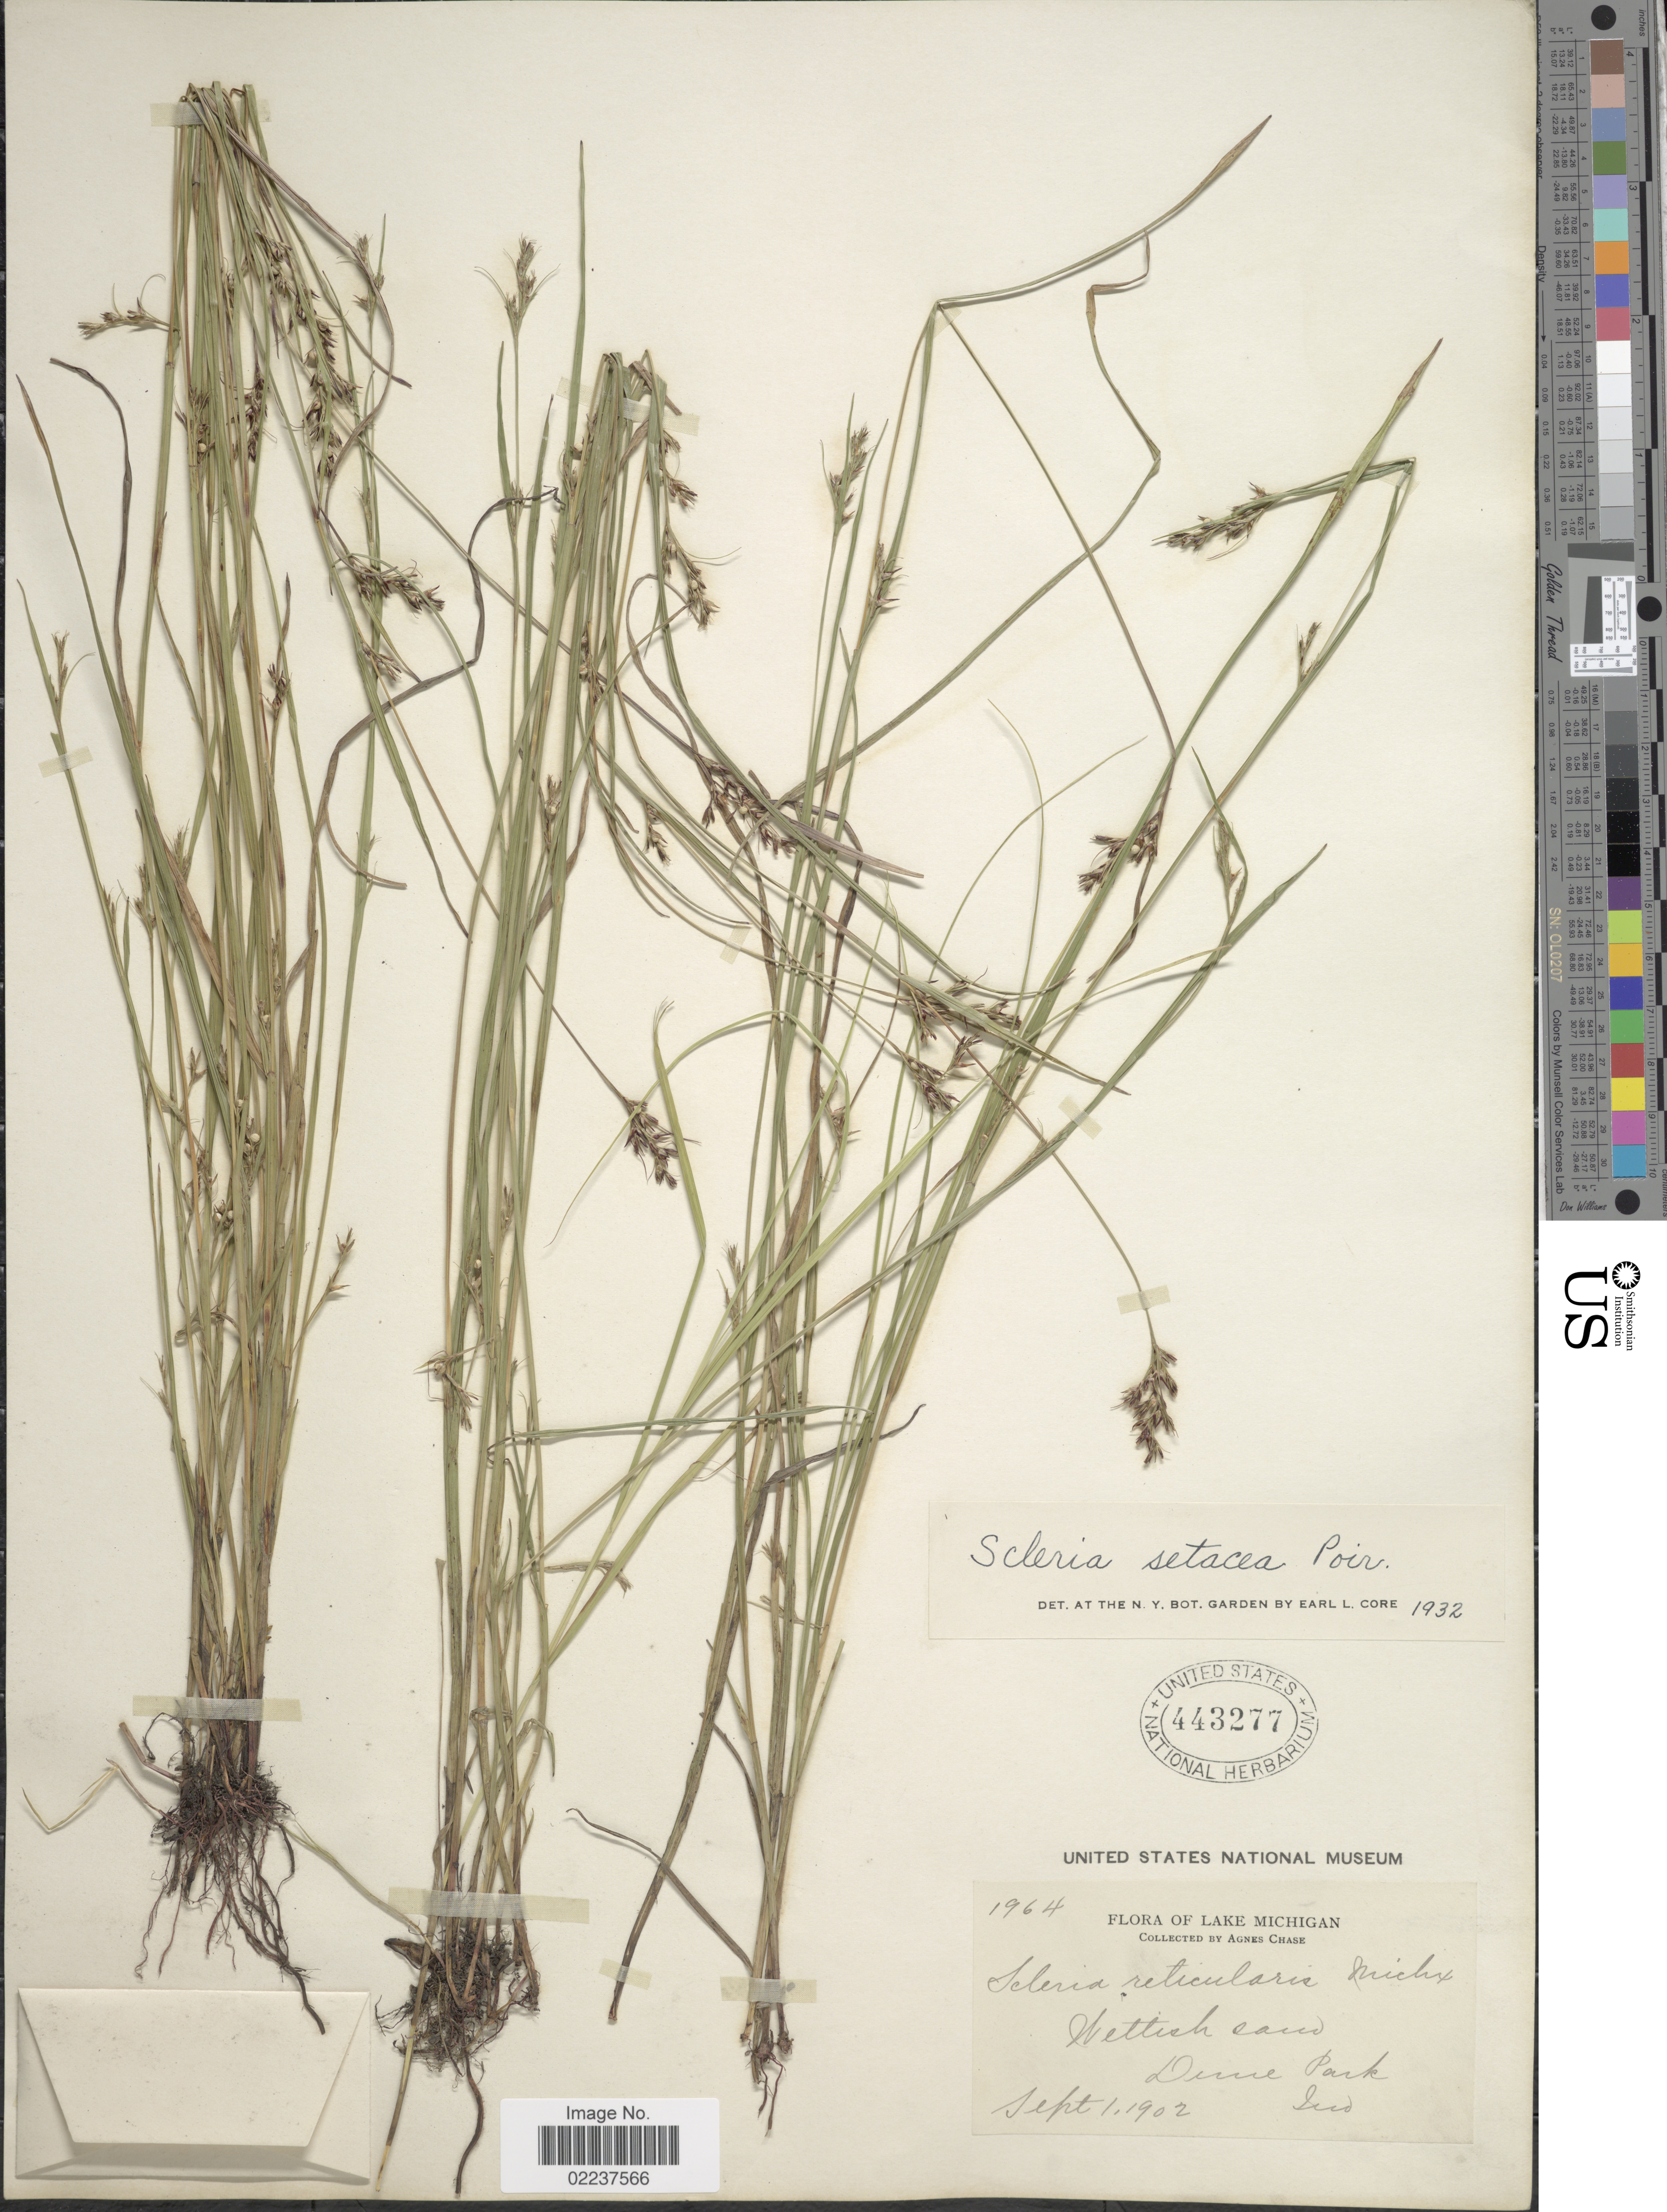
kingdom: Plantae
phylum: Tracheophyta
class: Liliopsida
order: Poales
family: Cyperaceae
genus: Scleria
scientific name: Scleria muehlenbergii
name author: Steud.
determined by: Strong, Mark T., (BOT), Smithsonian Institution - National Museum of Natural History (UNITED STATES)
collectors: A. Chase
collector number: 1964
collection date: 1902-09-01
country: United States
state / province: Indiana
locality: Lake Michigan, Dune Park, Ind.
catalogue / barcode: US 443277